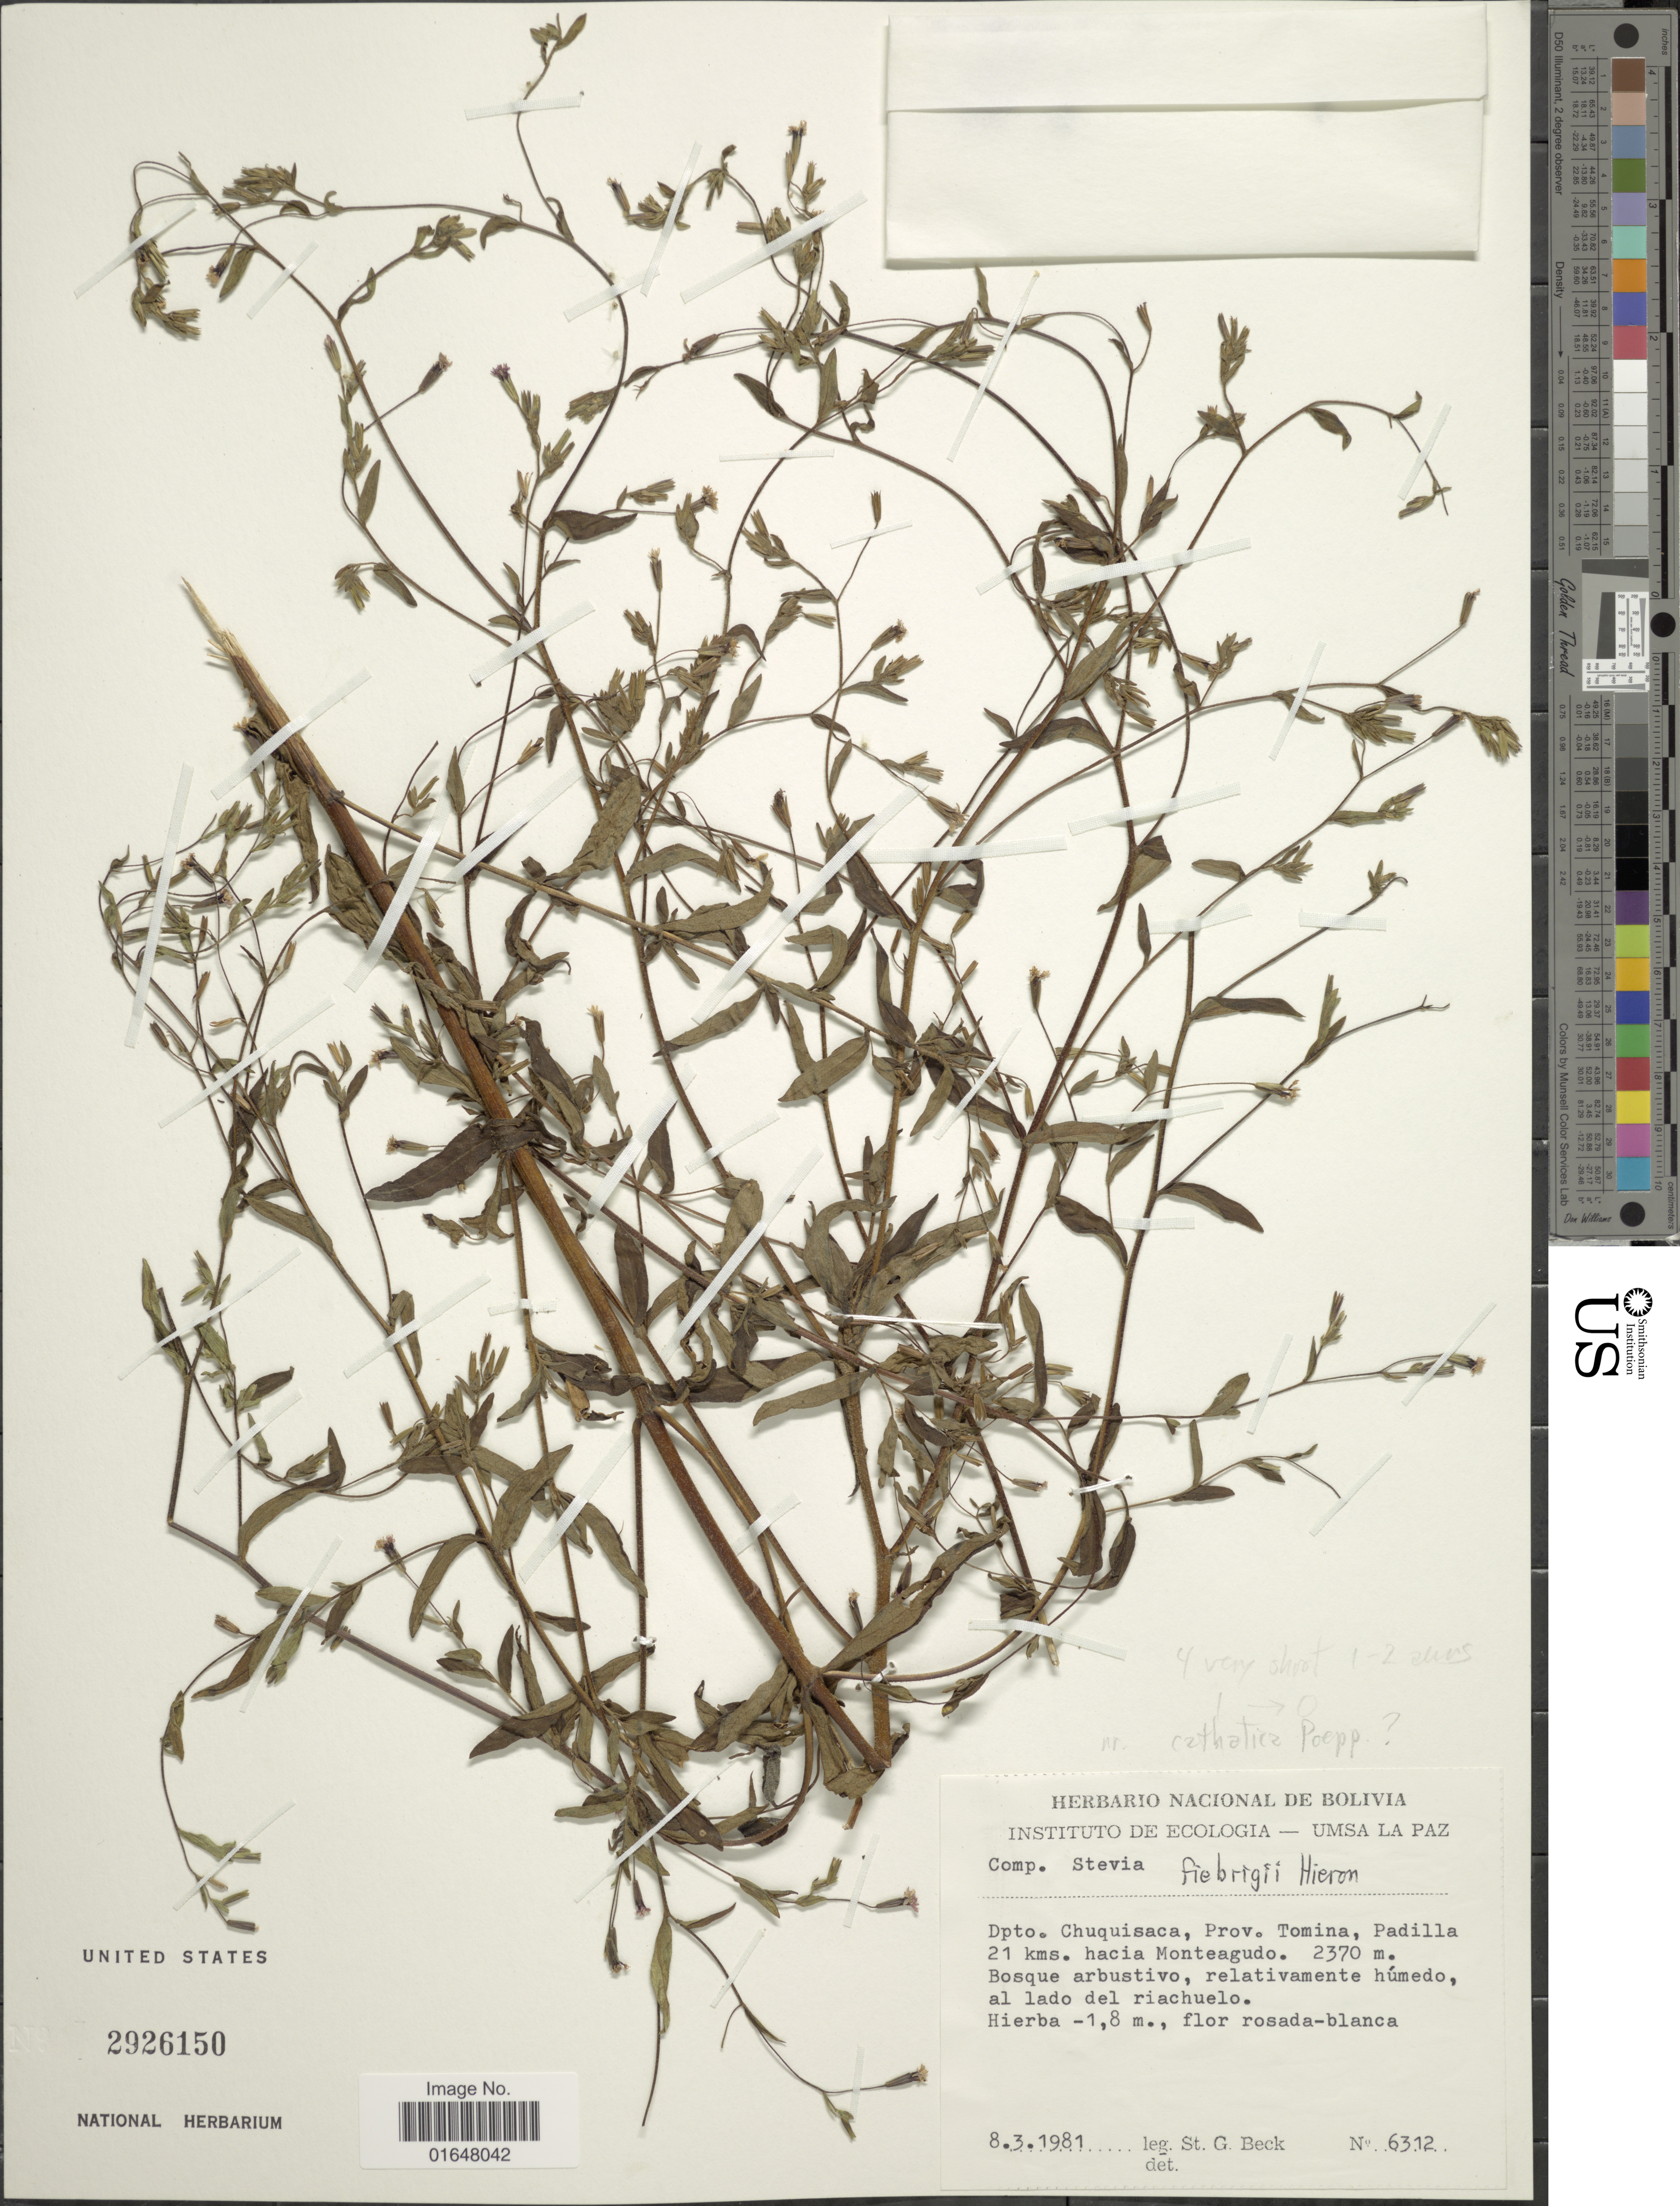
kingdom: Plantae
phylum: Tracheophyta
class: Magnoliopsida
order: Asterales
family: Asteraceae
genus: Stevia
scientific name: Stevia fiebrigii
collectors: S. G. Beck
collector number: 6312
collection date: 1981-03-08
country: Bolivia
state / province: Chuquisaca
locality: Prov. Tomina, Padilla 21 kms hacia Monteagudo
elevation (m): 2370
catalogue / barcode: US 2926150